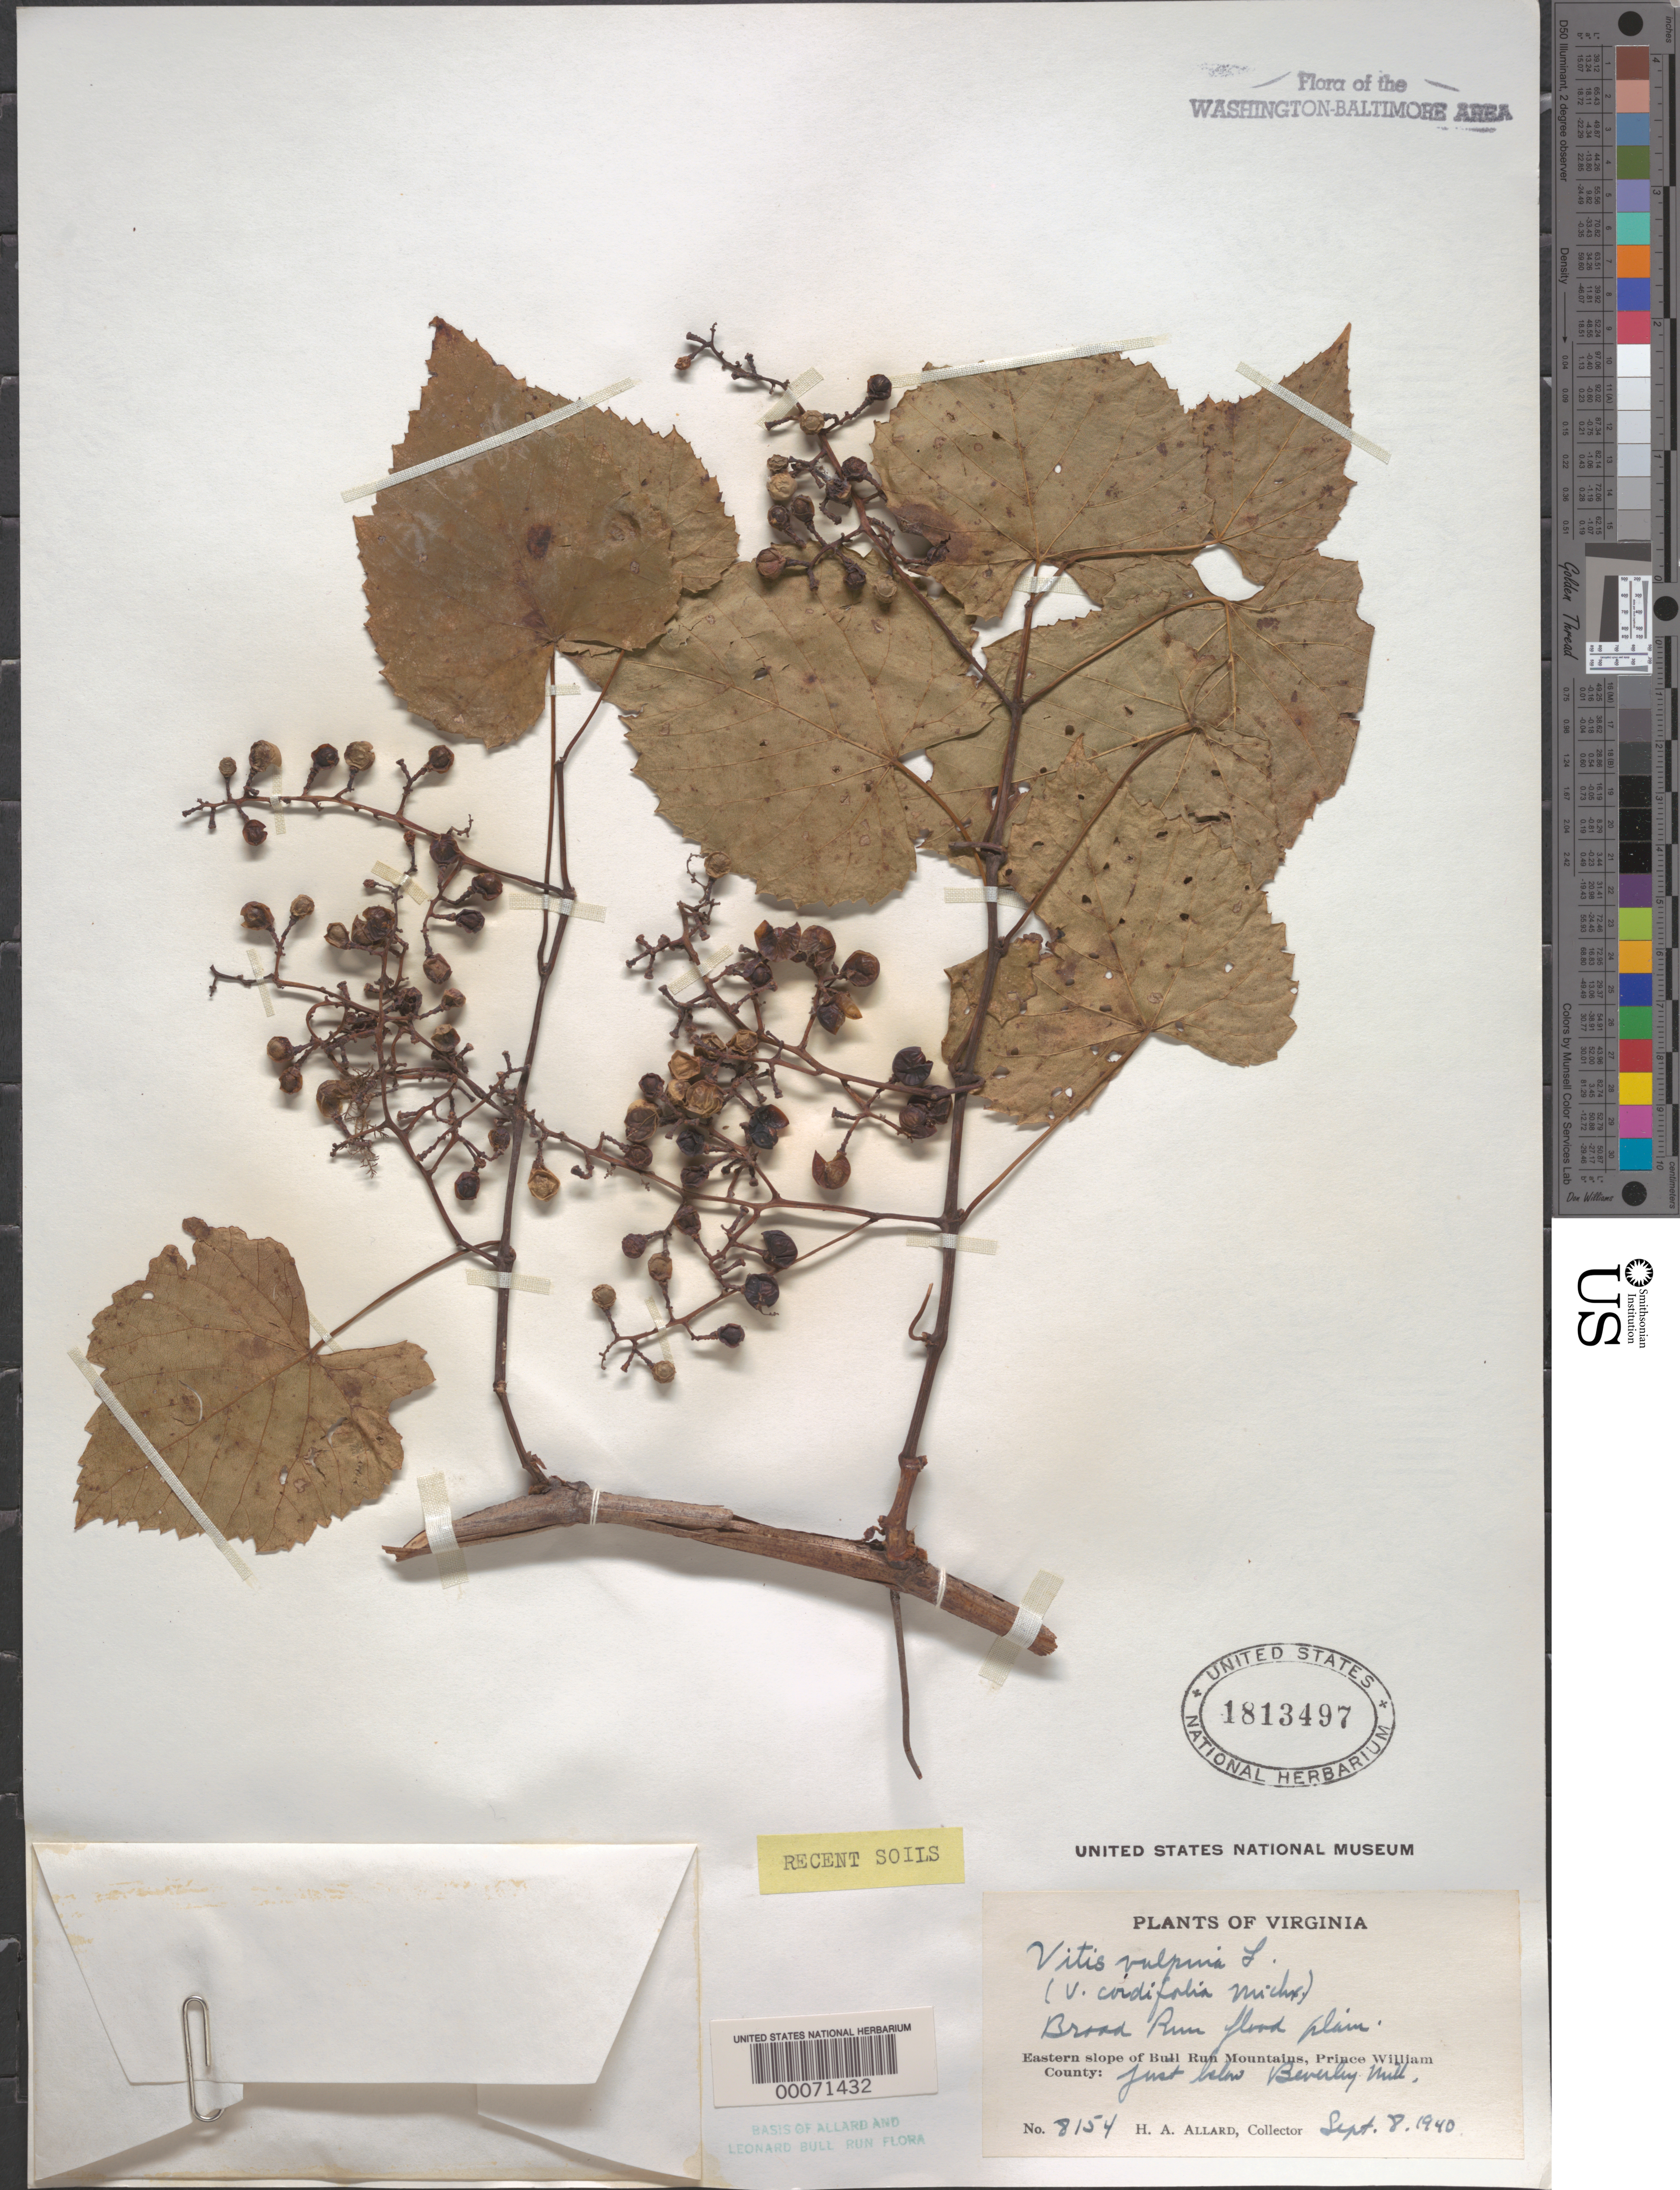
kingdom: Plantae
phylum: Tracheophyta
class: Magnoliopsida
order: Vitales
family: Vitaceae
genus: Vitis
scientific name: Vitis vulpina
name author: L.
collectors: H. A. Allard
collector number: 8154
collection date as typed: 08 Sep 1940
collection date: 1940-09-08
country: United States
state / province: Virginia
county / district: Prince William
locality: Broad Run, below Beverley Mill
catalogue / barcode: US 1813497